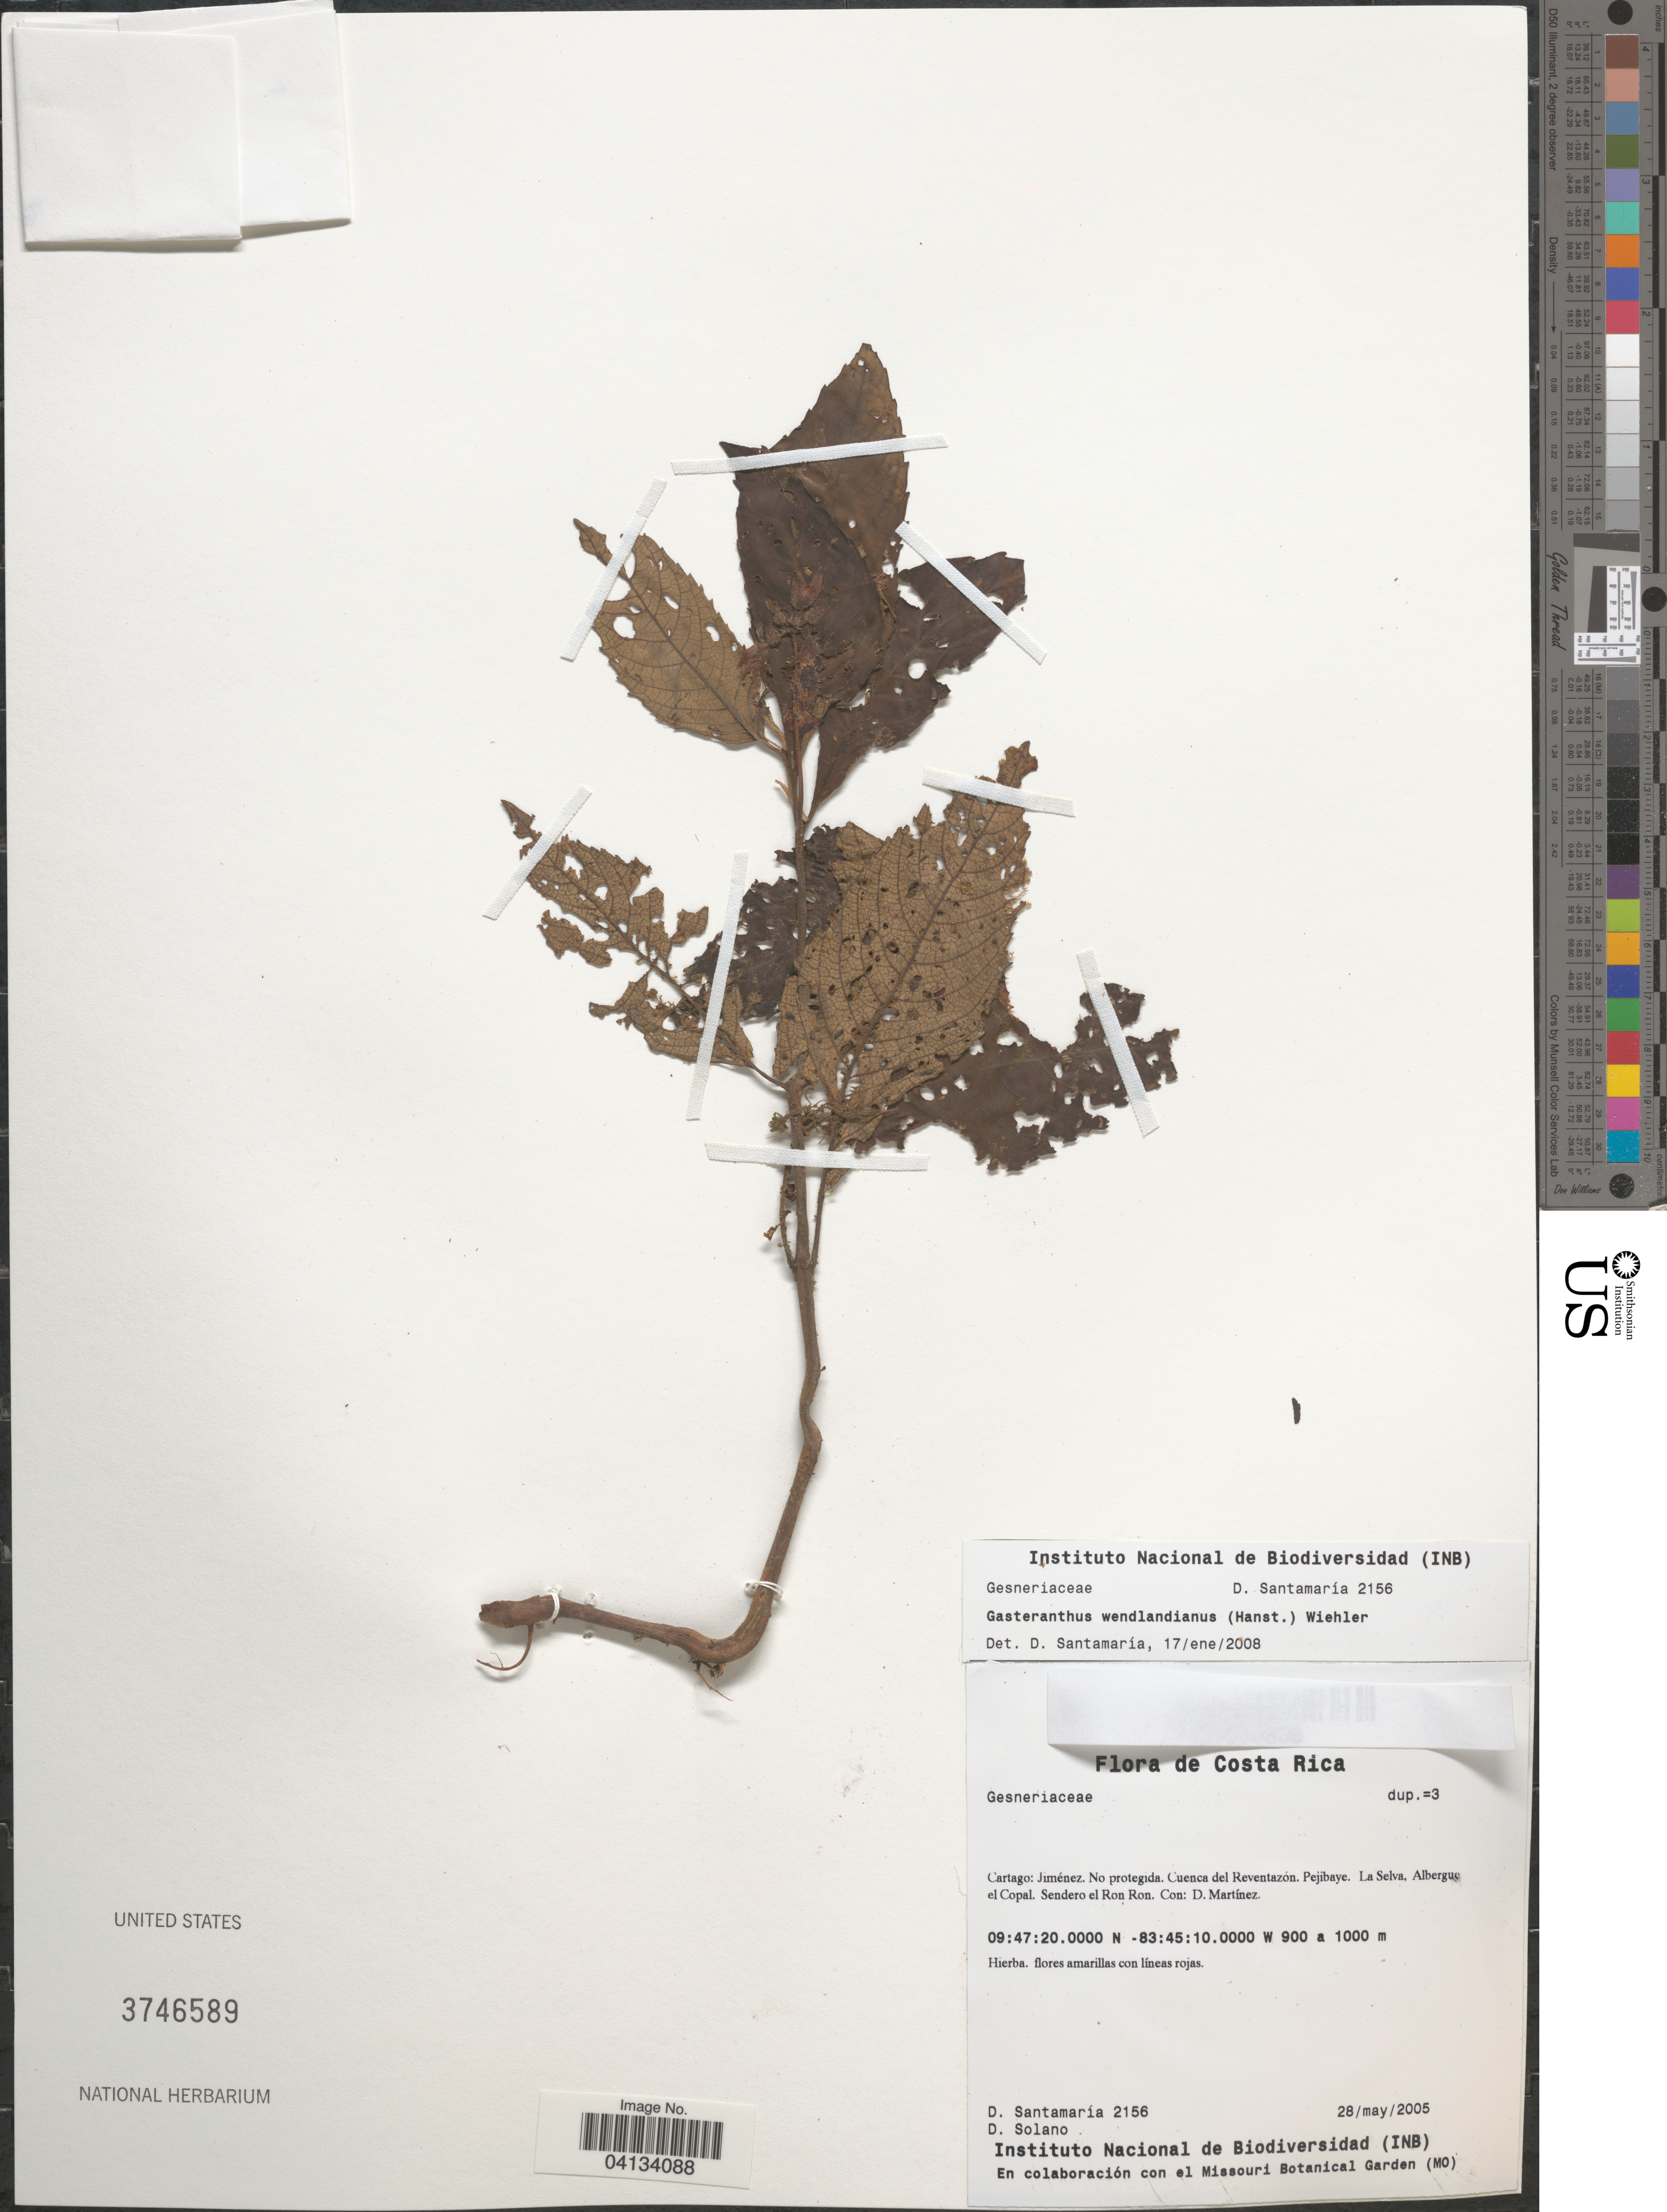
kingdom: Plantae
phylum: Tracheophyta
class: Magnoliopsida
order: Lamiales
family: Gesneriaceae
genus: Gasteranthus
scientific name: Gasteranthus wendlandianus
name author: (Hanst.) Wiehler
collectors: D. Santamaria, D. Solano & D. Martínez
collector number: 2156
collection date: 2005-05-28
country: Costa Rica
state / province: Cartago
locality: Jiménez. Cuenca del Reventazón. Pejibaye. La Selva, Albergue el Copal. Sendero el Ron Ron.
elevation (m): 900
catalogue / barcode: US 3746589